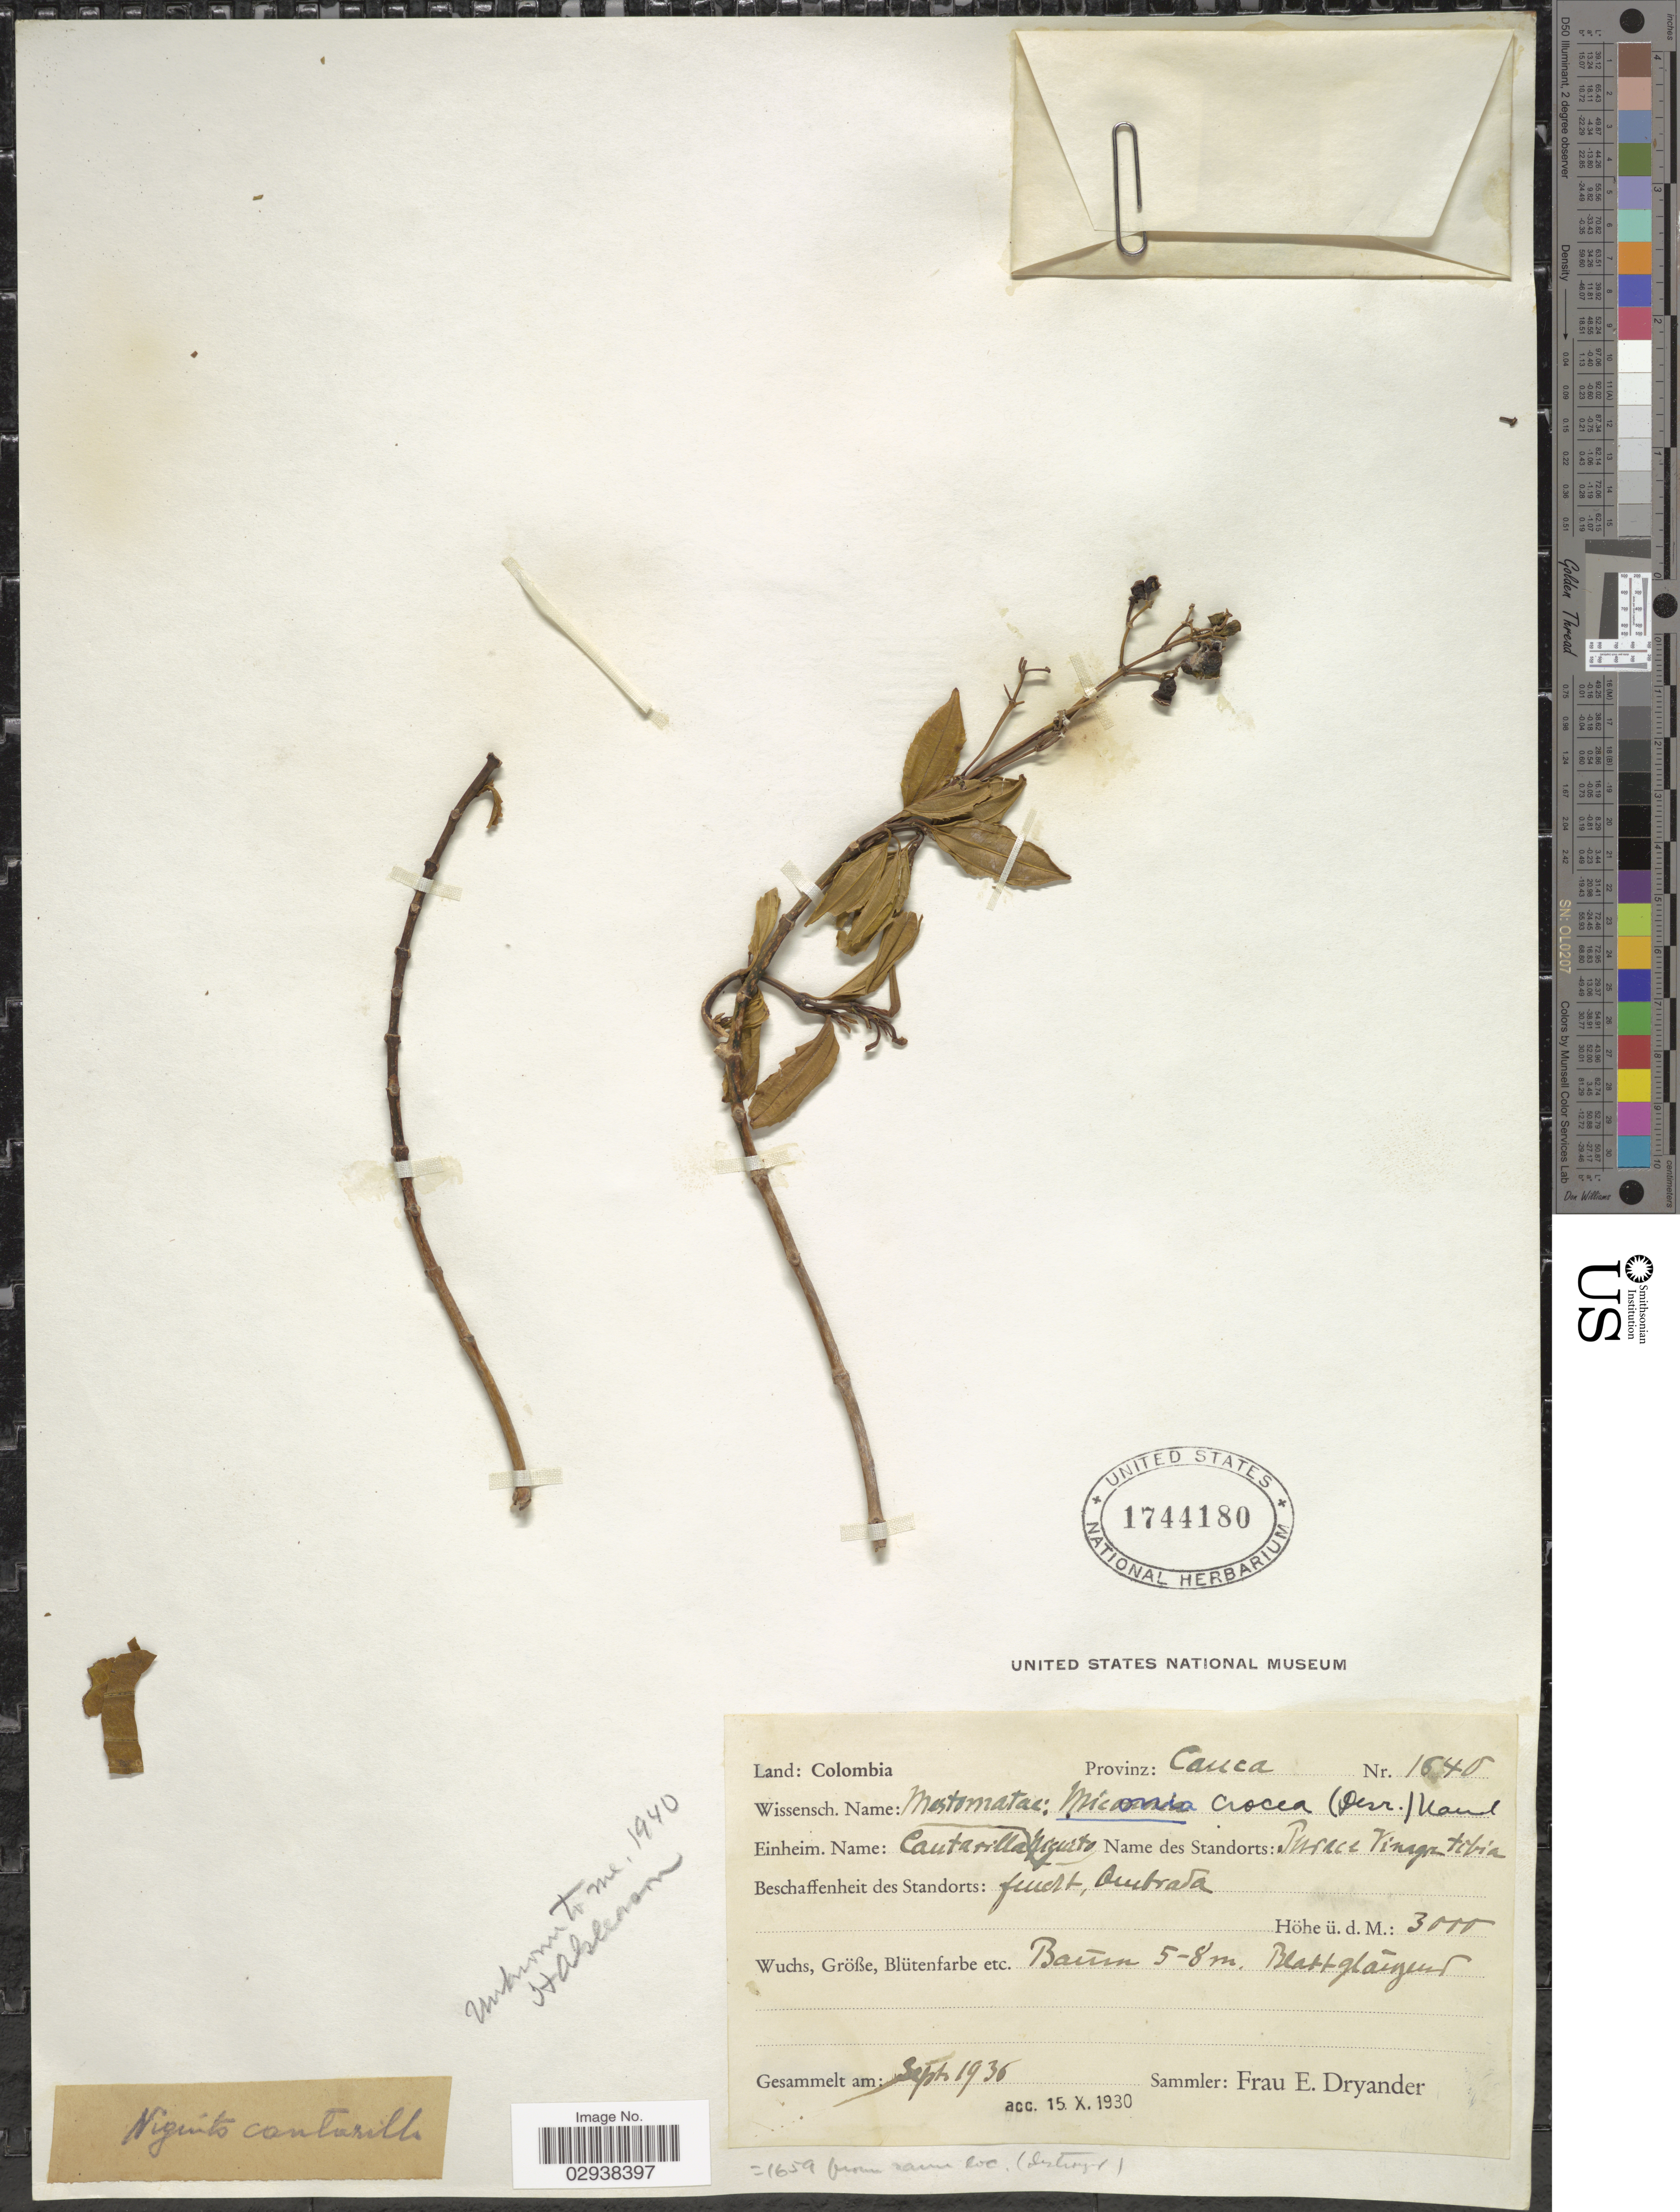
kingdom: Plantae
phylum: Tracheophyta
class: Magnoliopsida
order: Myrtales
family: Melastomataceae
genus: Miconia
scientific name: Miconia crocea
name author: (Desr.) Naudin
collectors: F. Dryander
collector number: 1640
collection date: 1936-09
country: Colombia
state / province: Cauca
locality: Cautarilla.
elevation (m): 3000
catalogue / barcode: US 1744180